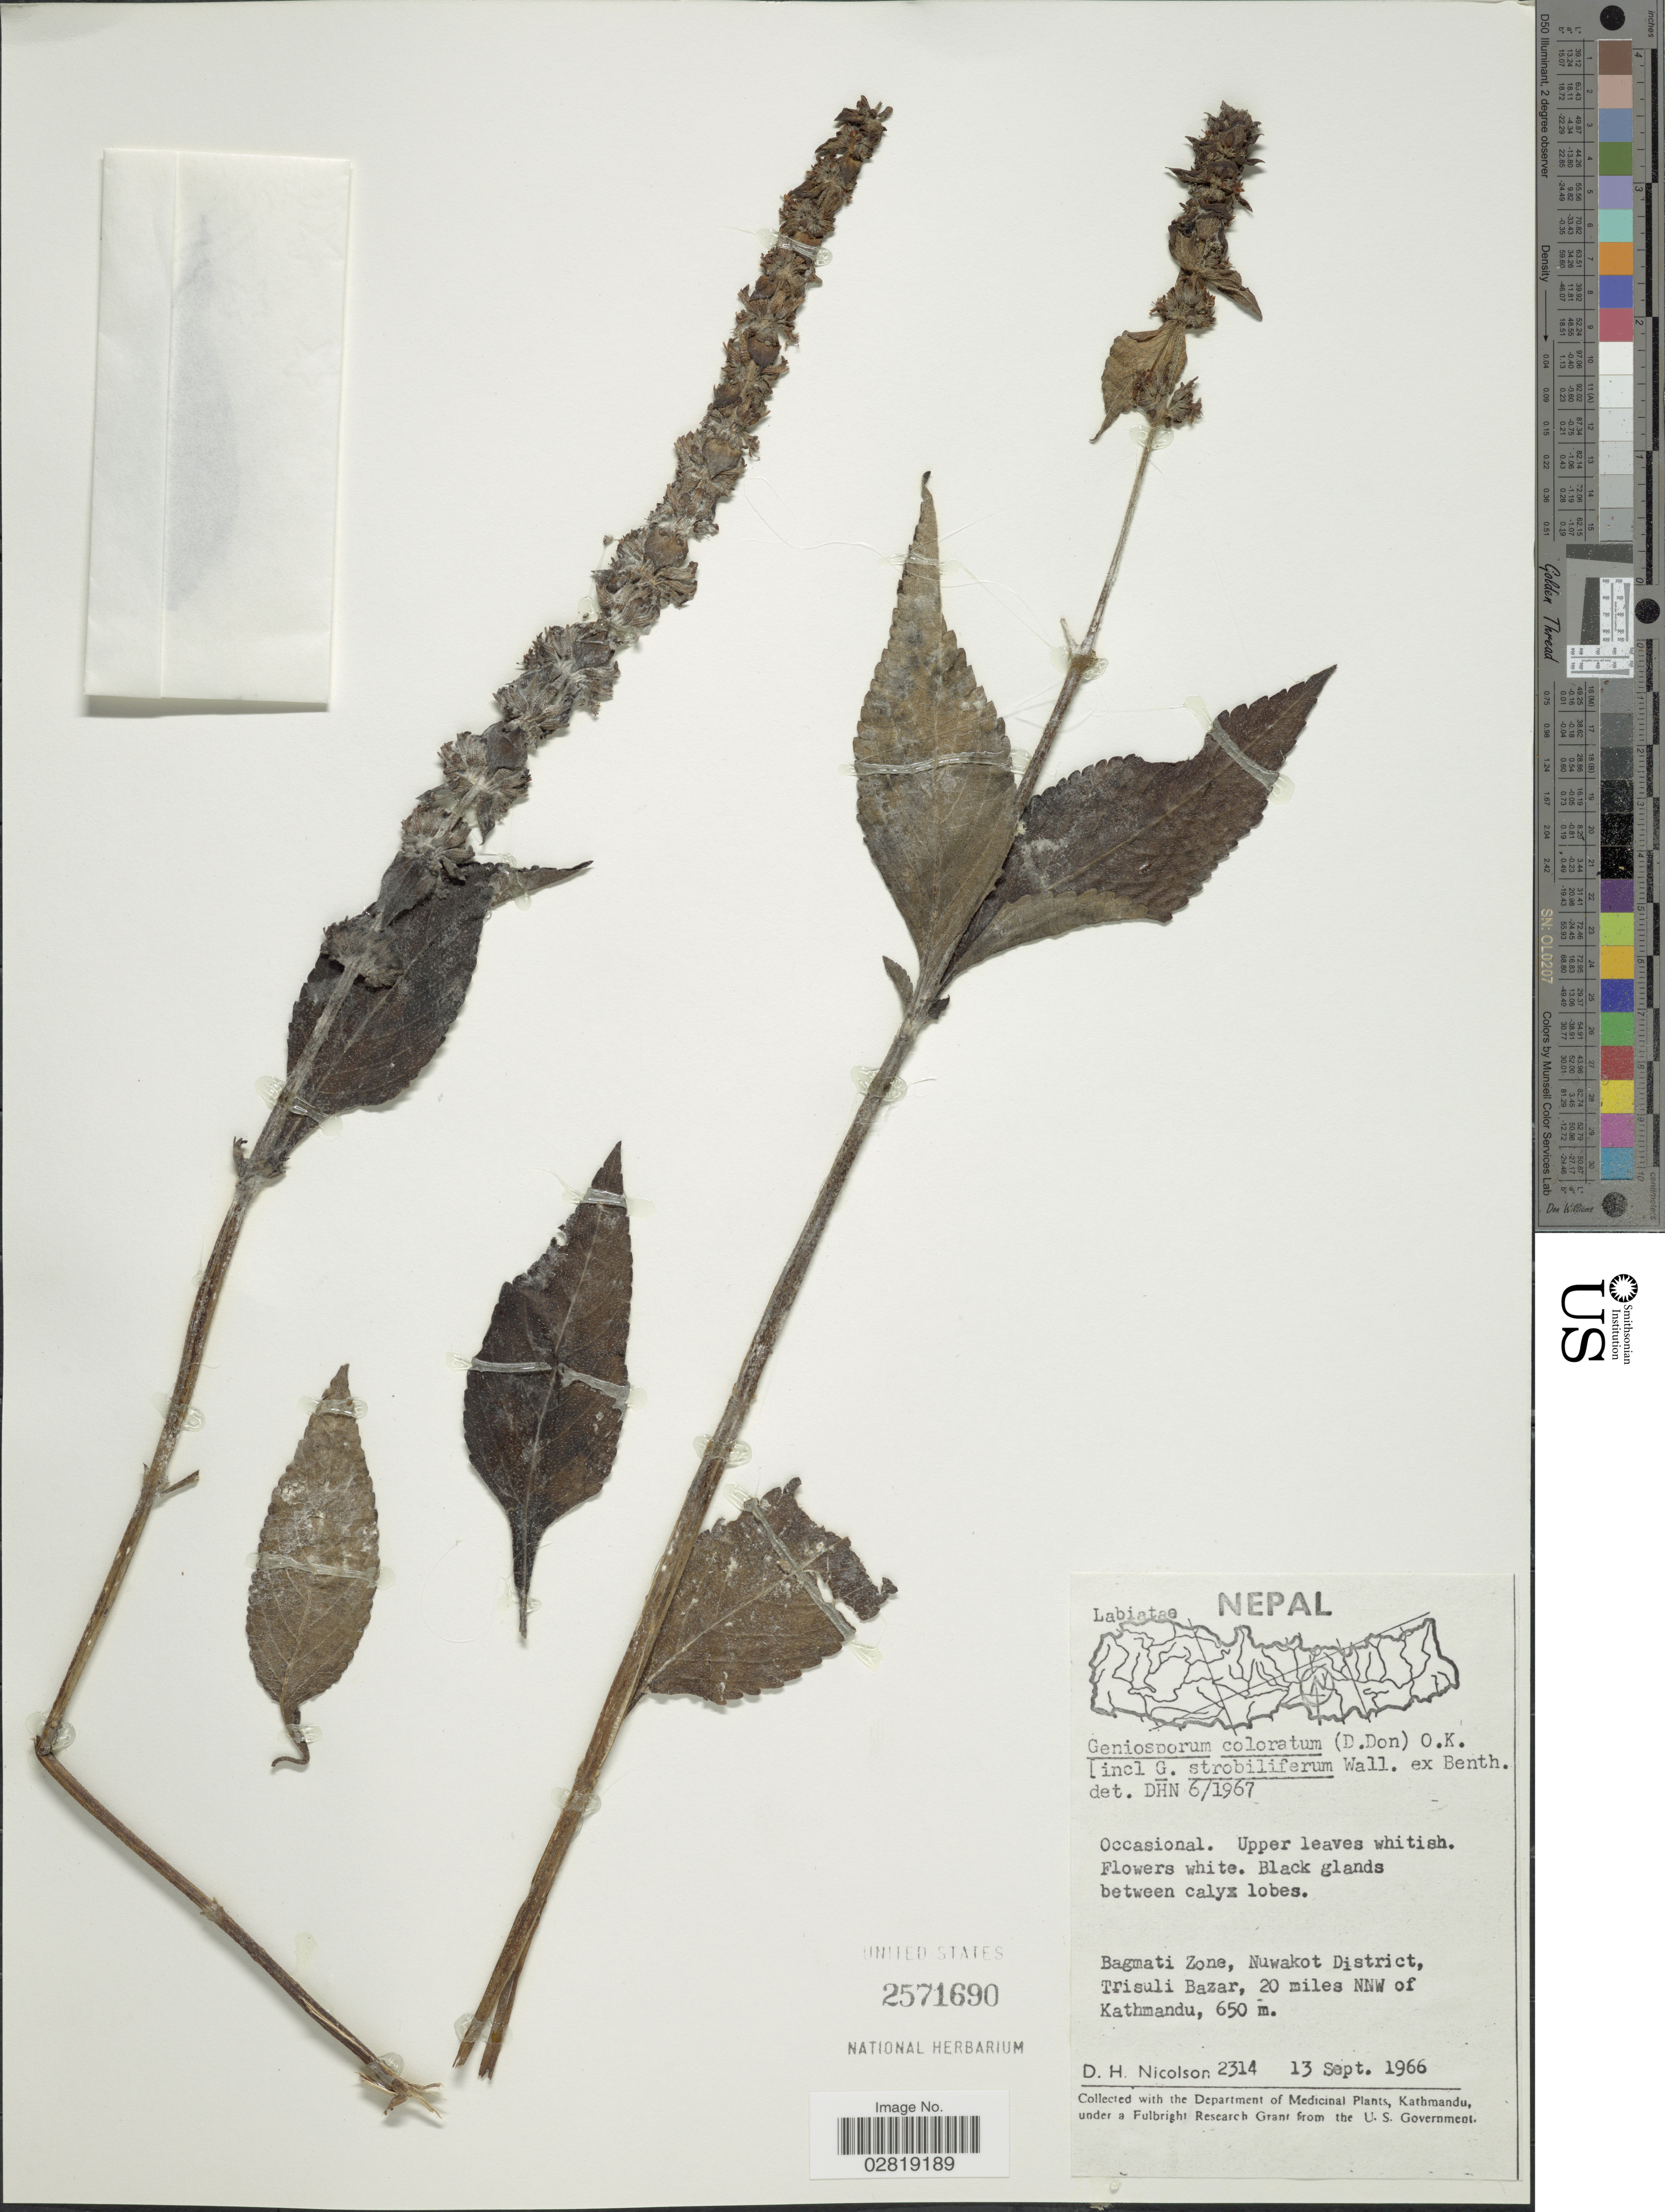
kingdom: Plantae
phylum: Tracheophyta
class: Magnoliopsida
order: Lamiales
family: Lamiaceae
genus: Geniosporum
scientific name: Geniosporum coloratum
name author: (D. Don) Kuntze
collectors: D. H. Nicolson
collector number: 2314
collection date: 1966-09-13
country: Nepal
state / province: Bagmati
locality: Bagmati Zone, Nuwakot District, Trisuli Bazar, 20 miles NNW of Kathmandu.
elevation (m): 650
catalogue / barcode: US 2571690